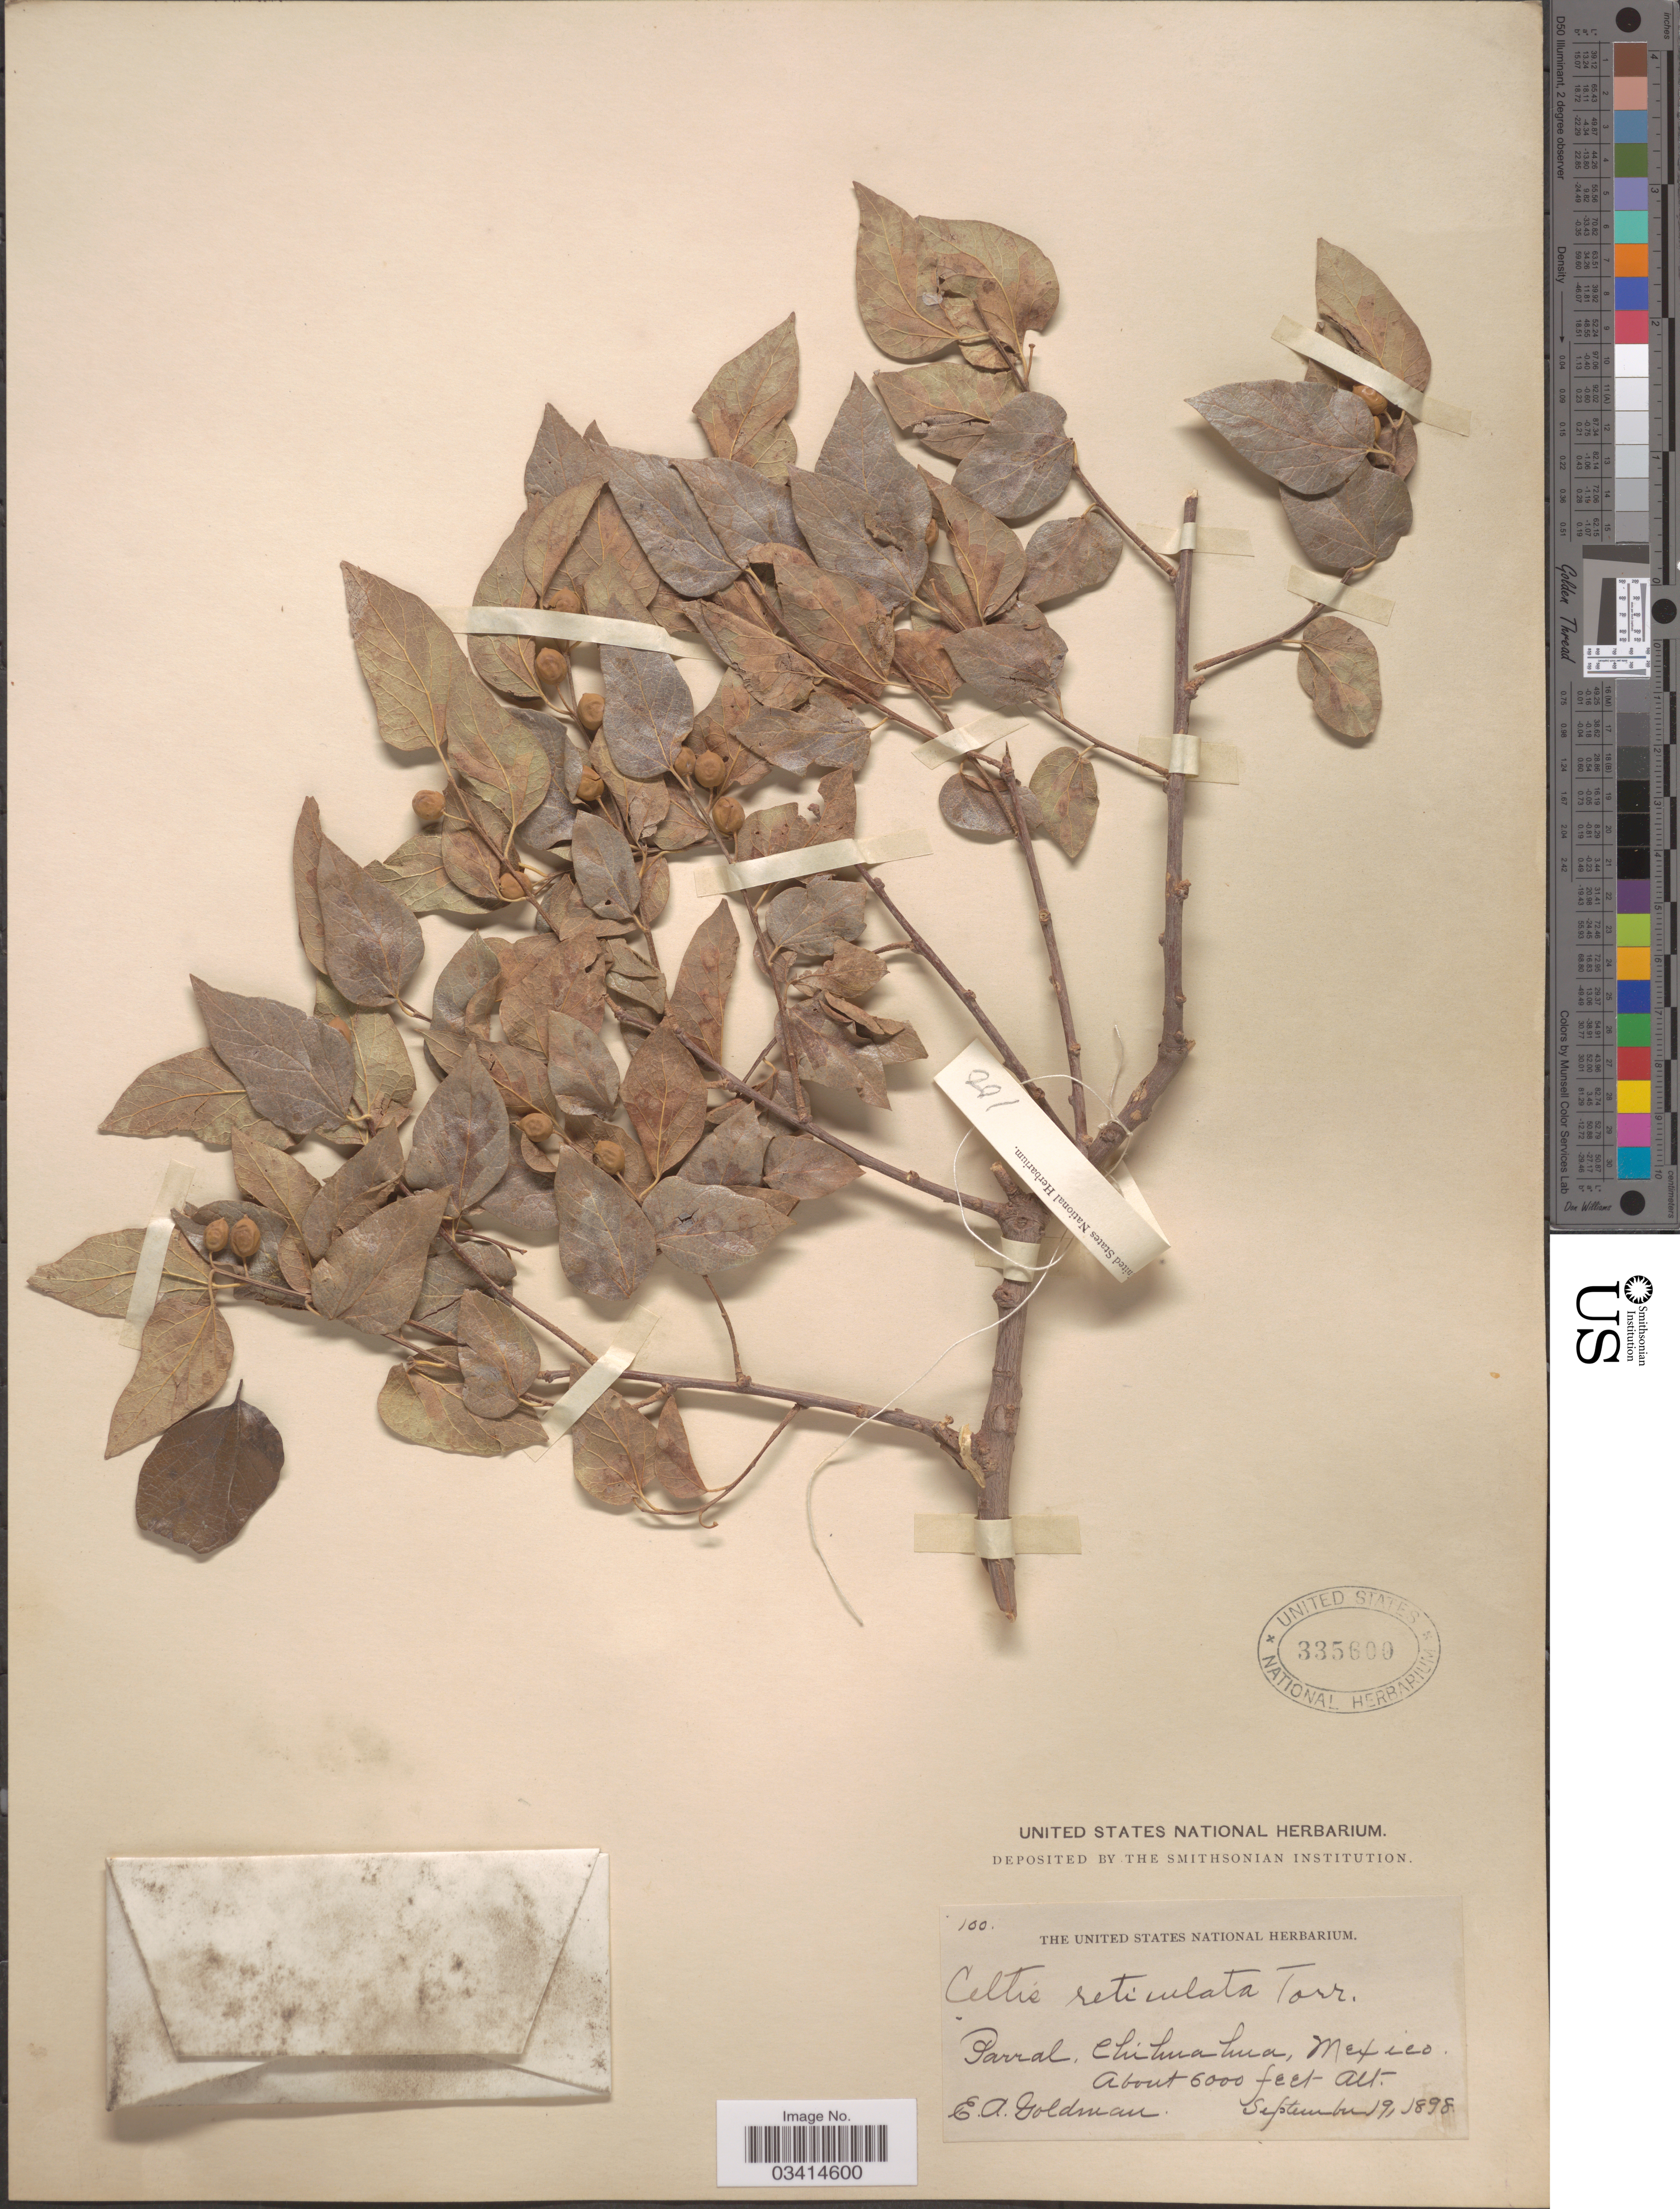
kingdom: Plantae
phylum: Tracheophyta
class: Magnoliopsida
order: Rosales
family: Cannabaceae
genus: Celtis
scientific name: Celtis reticulata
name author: Torr.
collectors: E. A. Goldman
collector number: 100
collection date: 1898-09-19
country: Mexico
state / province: Chihuahua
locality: Parral, Chihuahua.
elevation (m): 1829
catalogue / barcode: US 335600